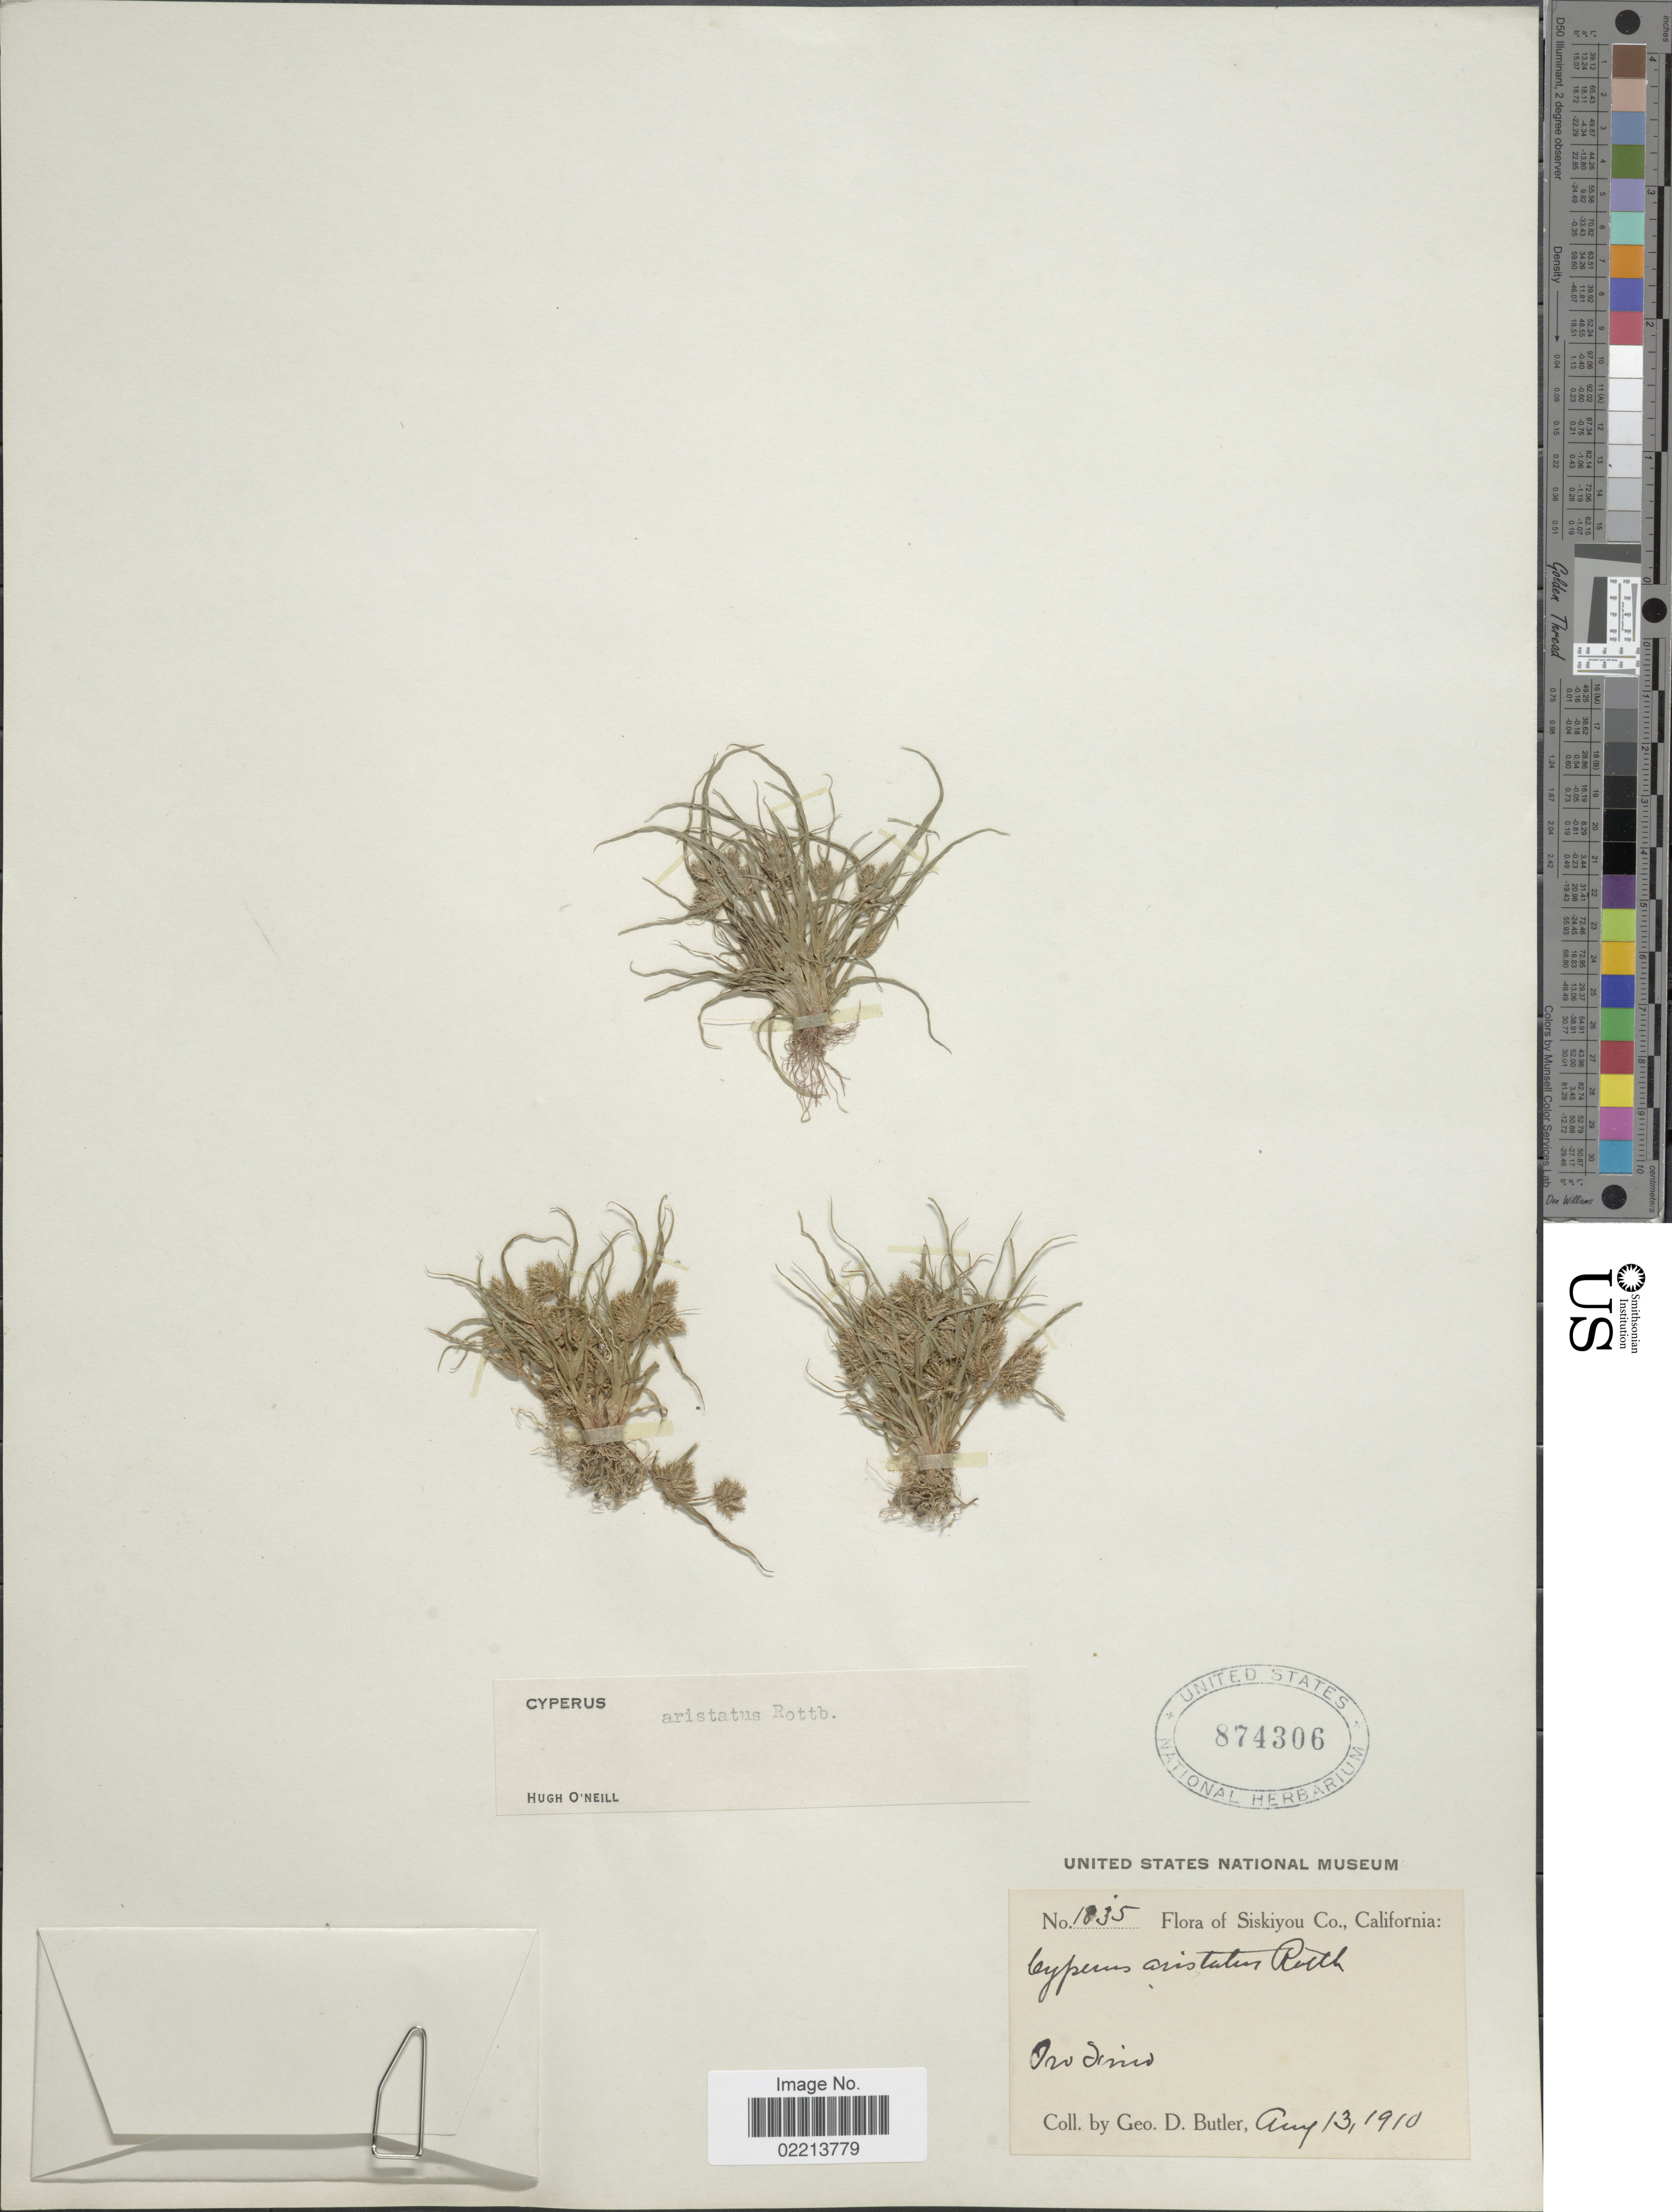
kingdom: Plantae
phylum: Tracheophyta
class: Liliopsida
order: Poales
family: Cyperaceae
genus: Cyperus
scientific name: Cyperus squarrosus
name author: L.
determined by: Strong, Mark T., (BOT), Smithsonian Institution - National Museum of Natural History (UNITED STATES)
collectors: G. D. Butler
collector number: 1835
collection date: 1910-08-13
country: United States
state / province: California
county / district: Siskiyou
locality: Siskiyou Co., Oro Fino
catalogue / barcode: US 874306